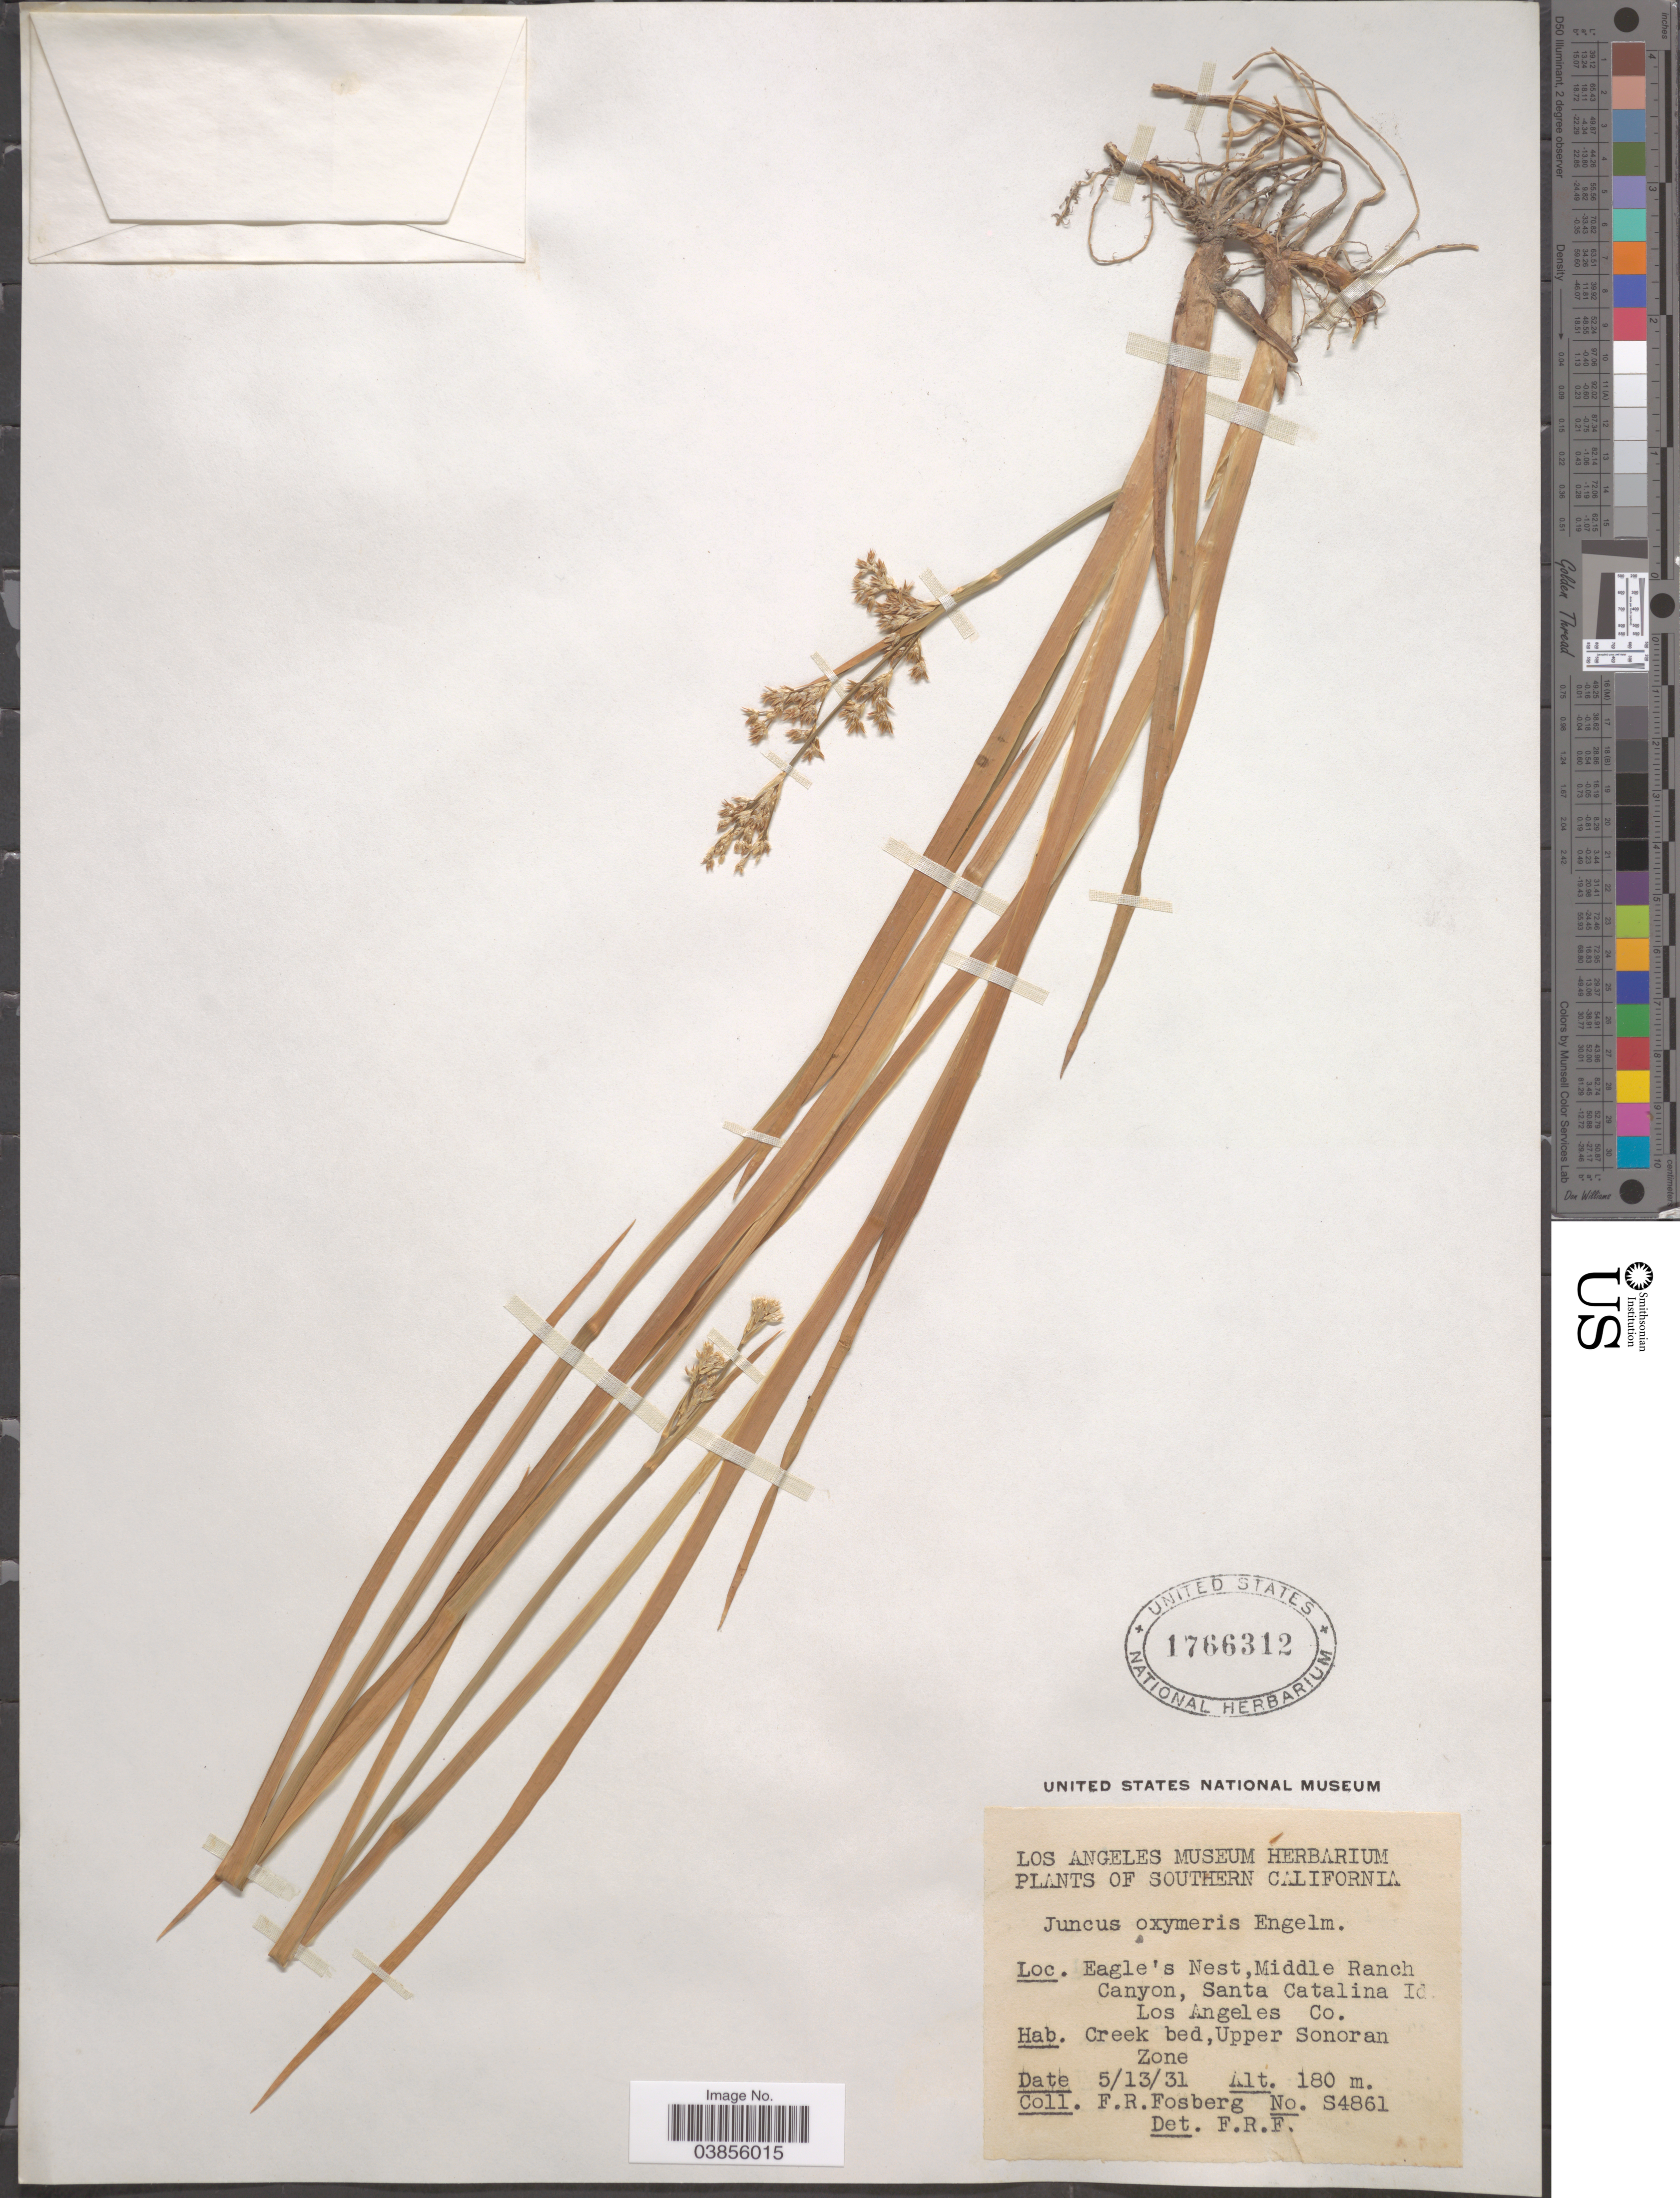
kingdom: Plantae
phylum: Tracheophyta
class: Liliopsida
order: Poales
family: Juncaceae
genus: Juncus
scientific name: Juncus oxymeris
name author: Engelm.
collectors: F. R. Fosberg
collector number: S4861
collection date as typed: Transcribed d/m/y: 13/5/31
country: United States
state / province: California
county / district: Los Angeles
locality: Southern California. Eagle's Nest, Middle Ranch Canyon, Santa Catalina Id. Los Angeles Co. Creek bed, Upper Sonoran Zone.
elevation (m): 180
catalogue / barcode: US 1766312